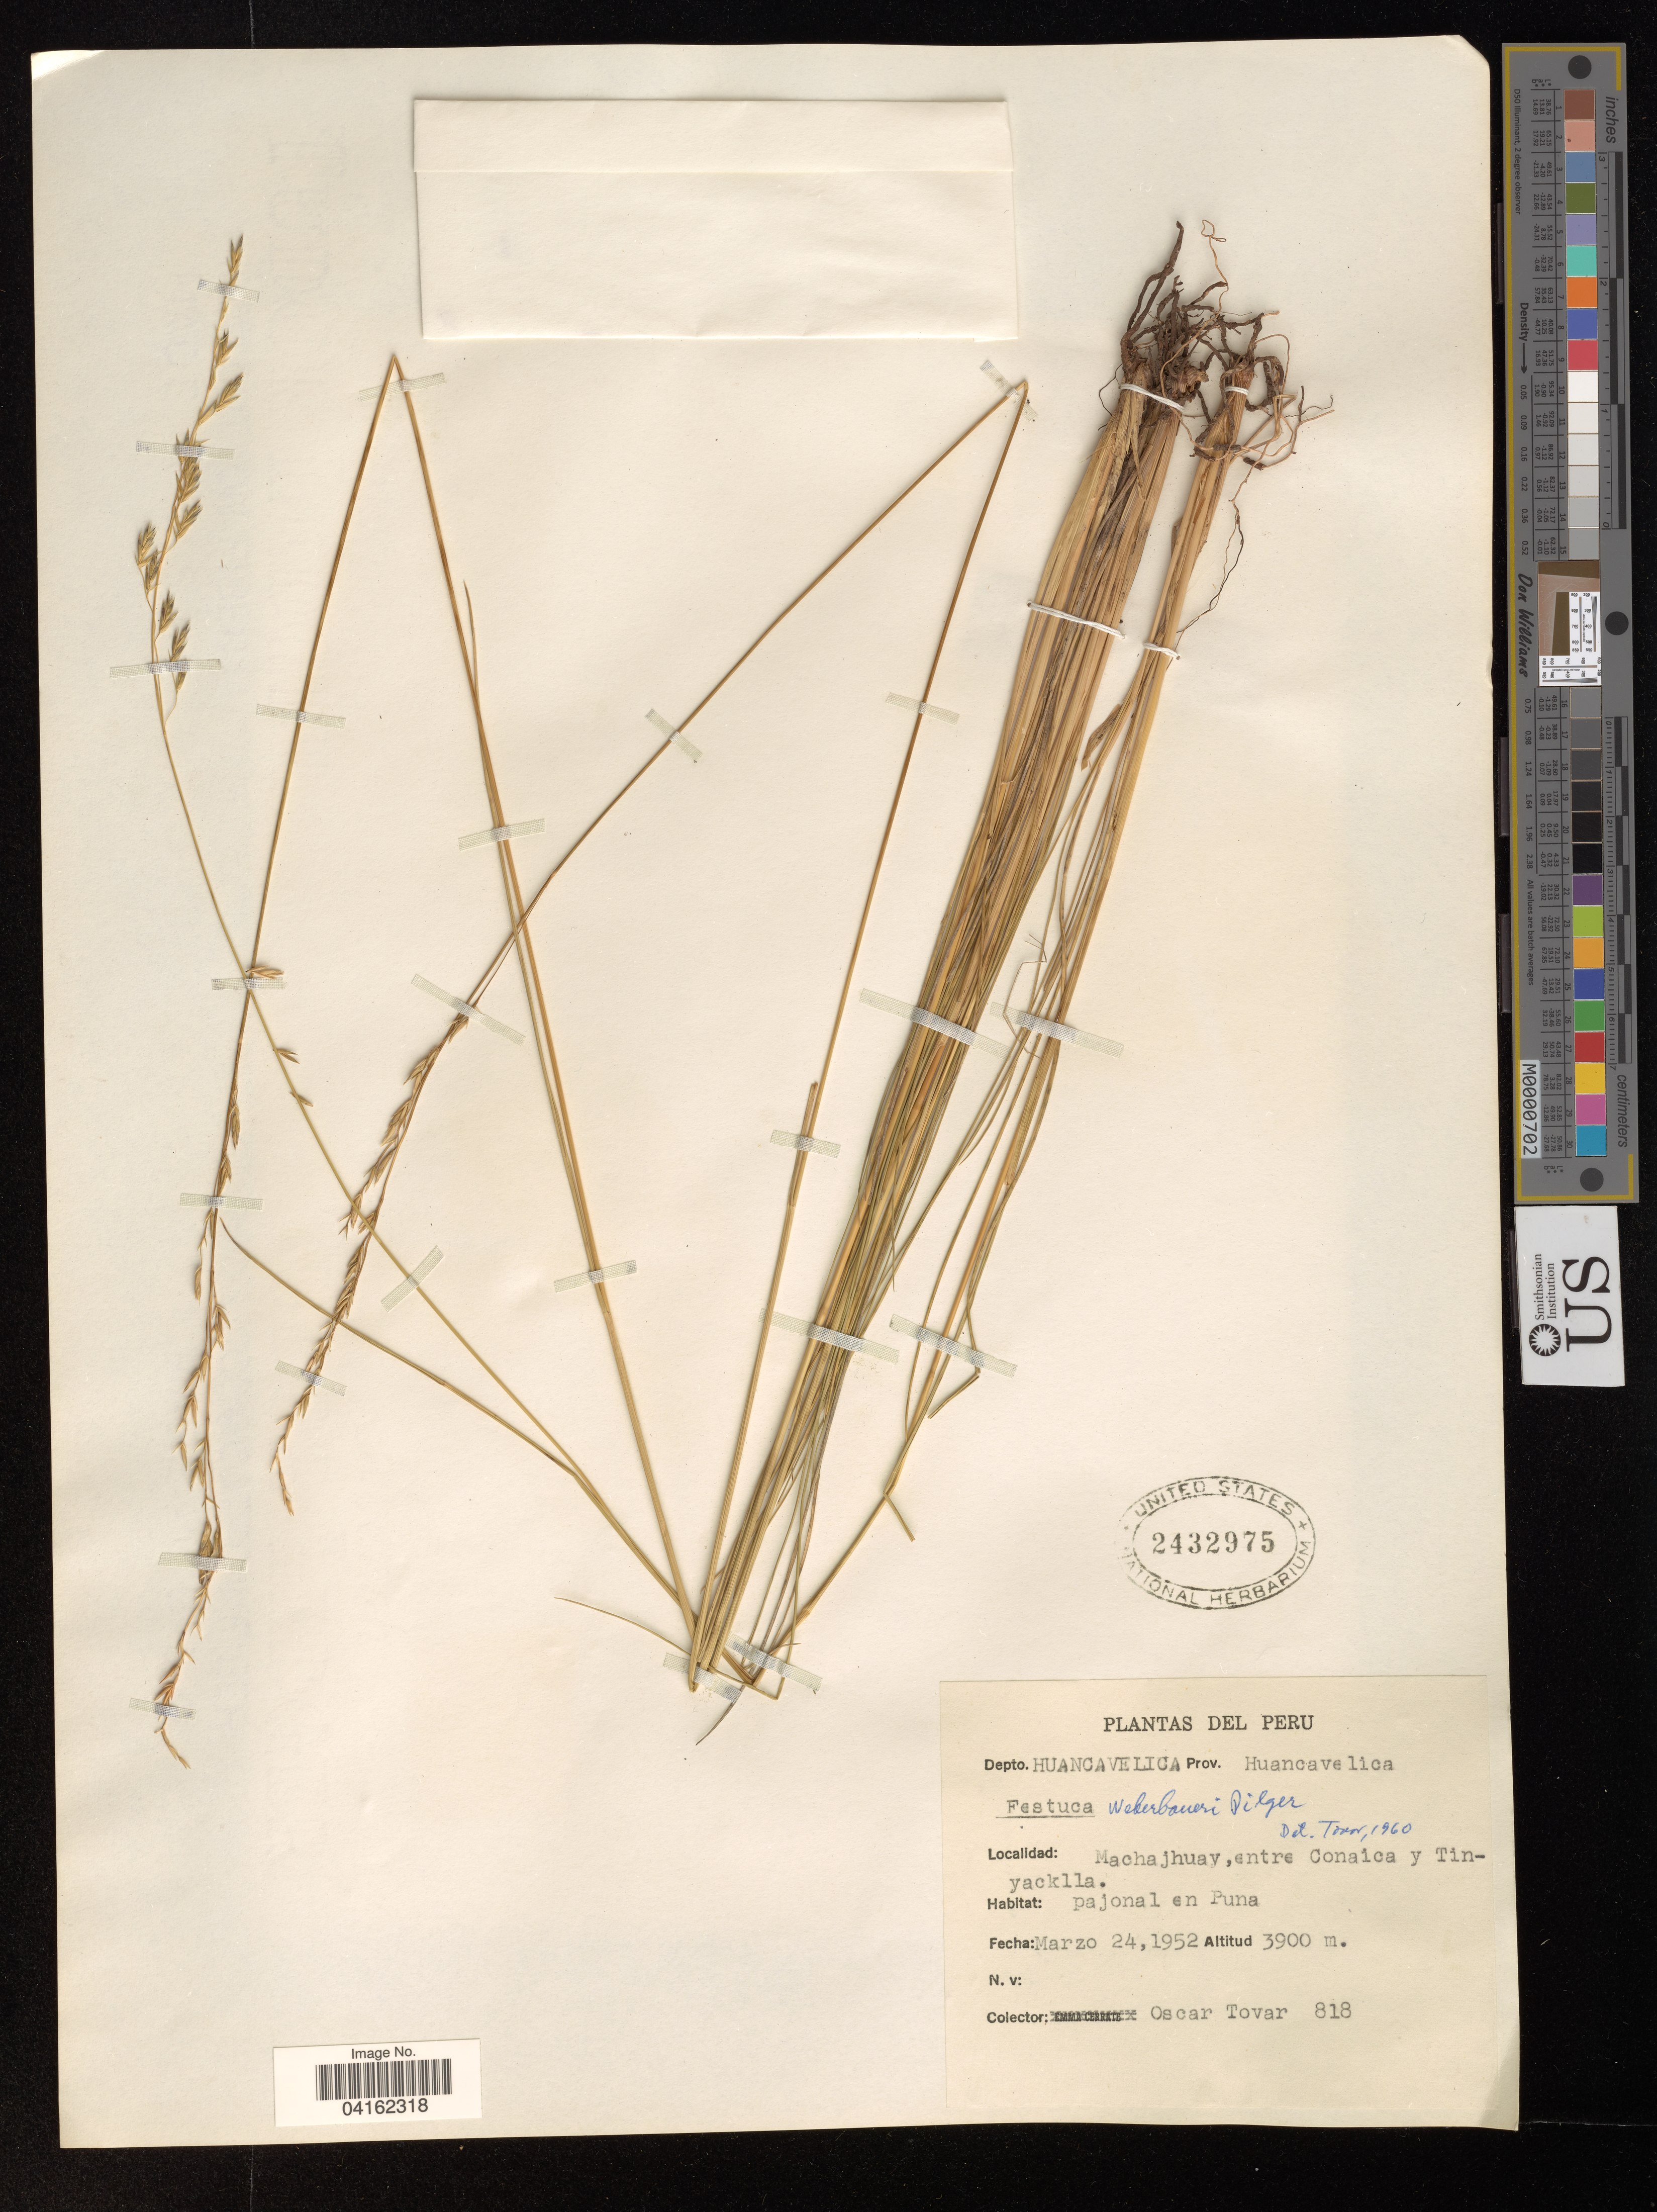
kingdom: Plantae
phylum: Tracheophyta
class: Liliopsida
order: Poales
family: Poaceae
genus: Festuca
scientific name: Festuca weberbaueri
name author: Pilg.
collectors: Ó. Tovar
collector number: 818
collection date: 1952-03-24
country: Peru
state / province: Huancavelica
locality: Depto. Huancavelica. Machajhuay, entre Conaica y Tinyacklla. Pajonal en Puna.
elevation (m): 3900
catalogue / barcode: US 2432975